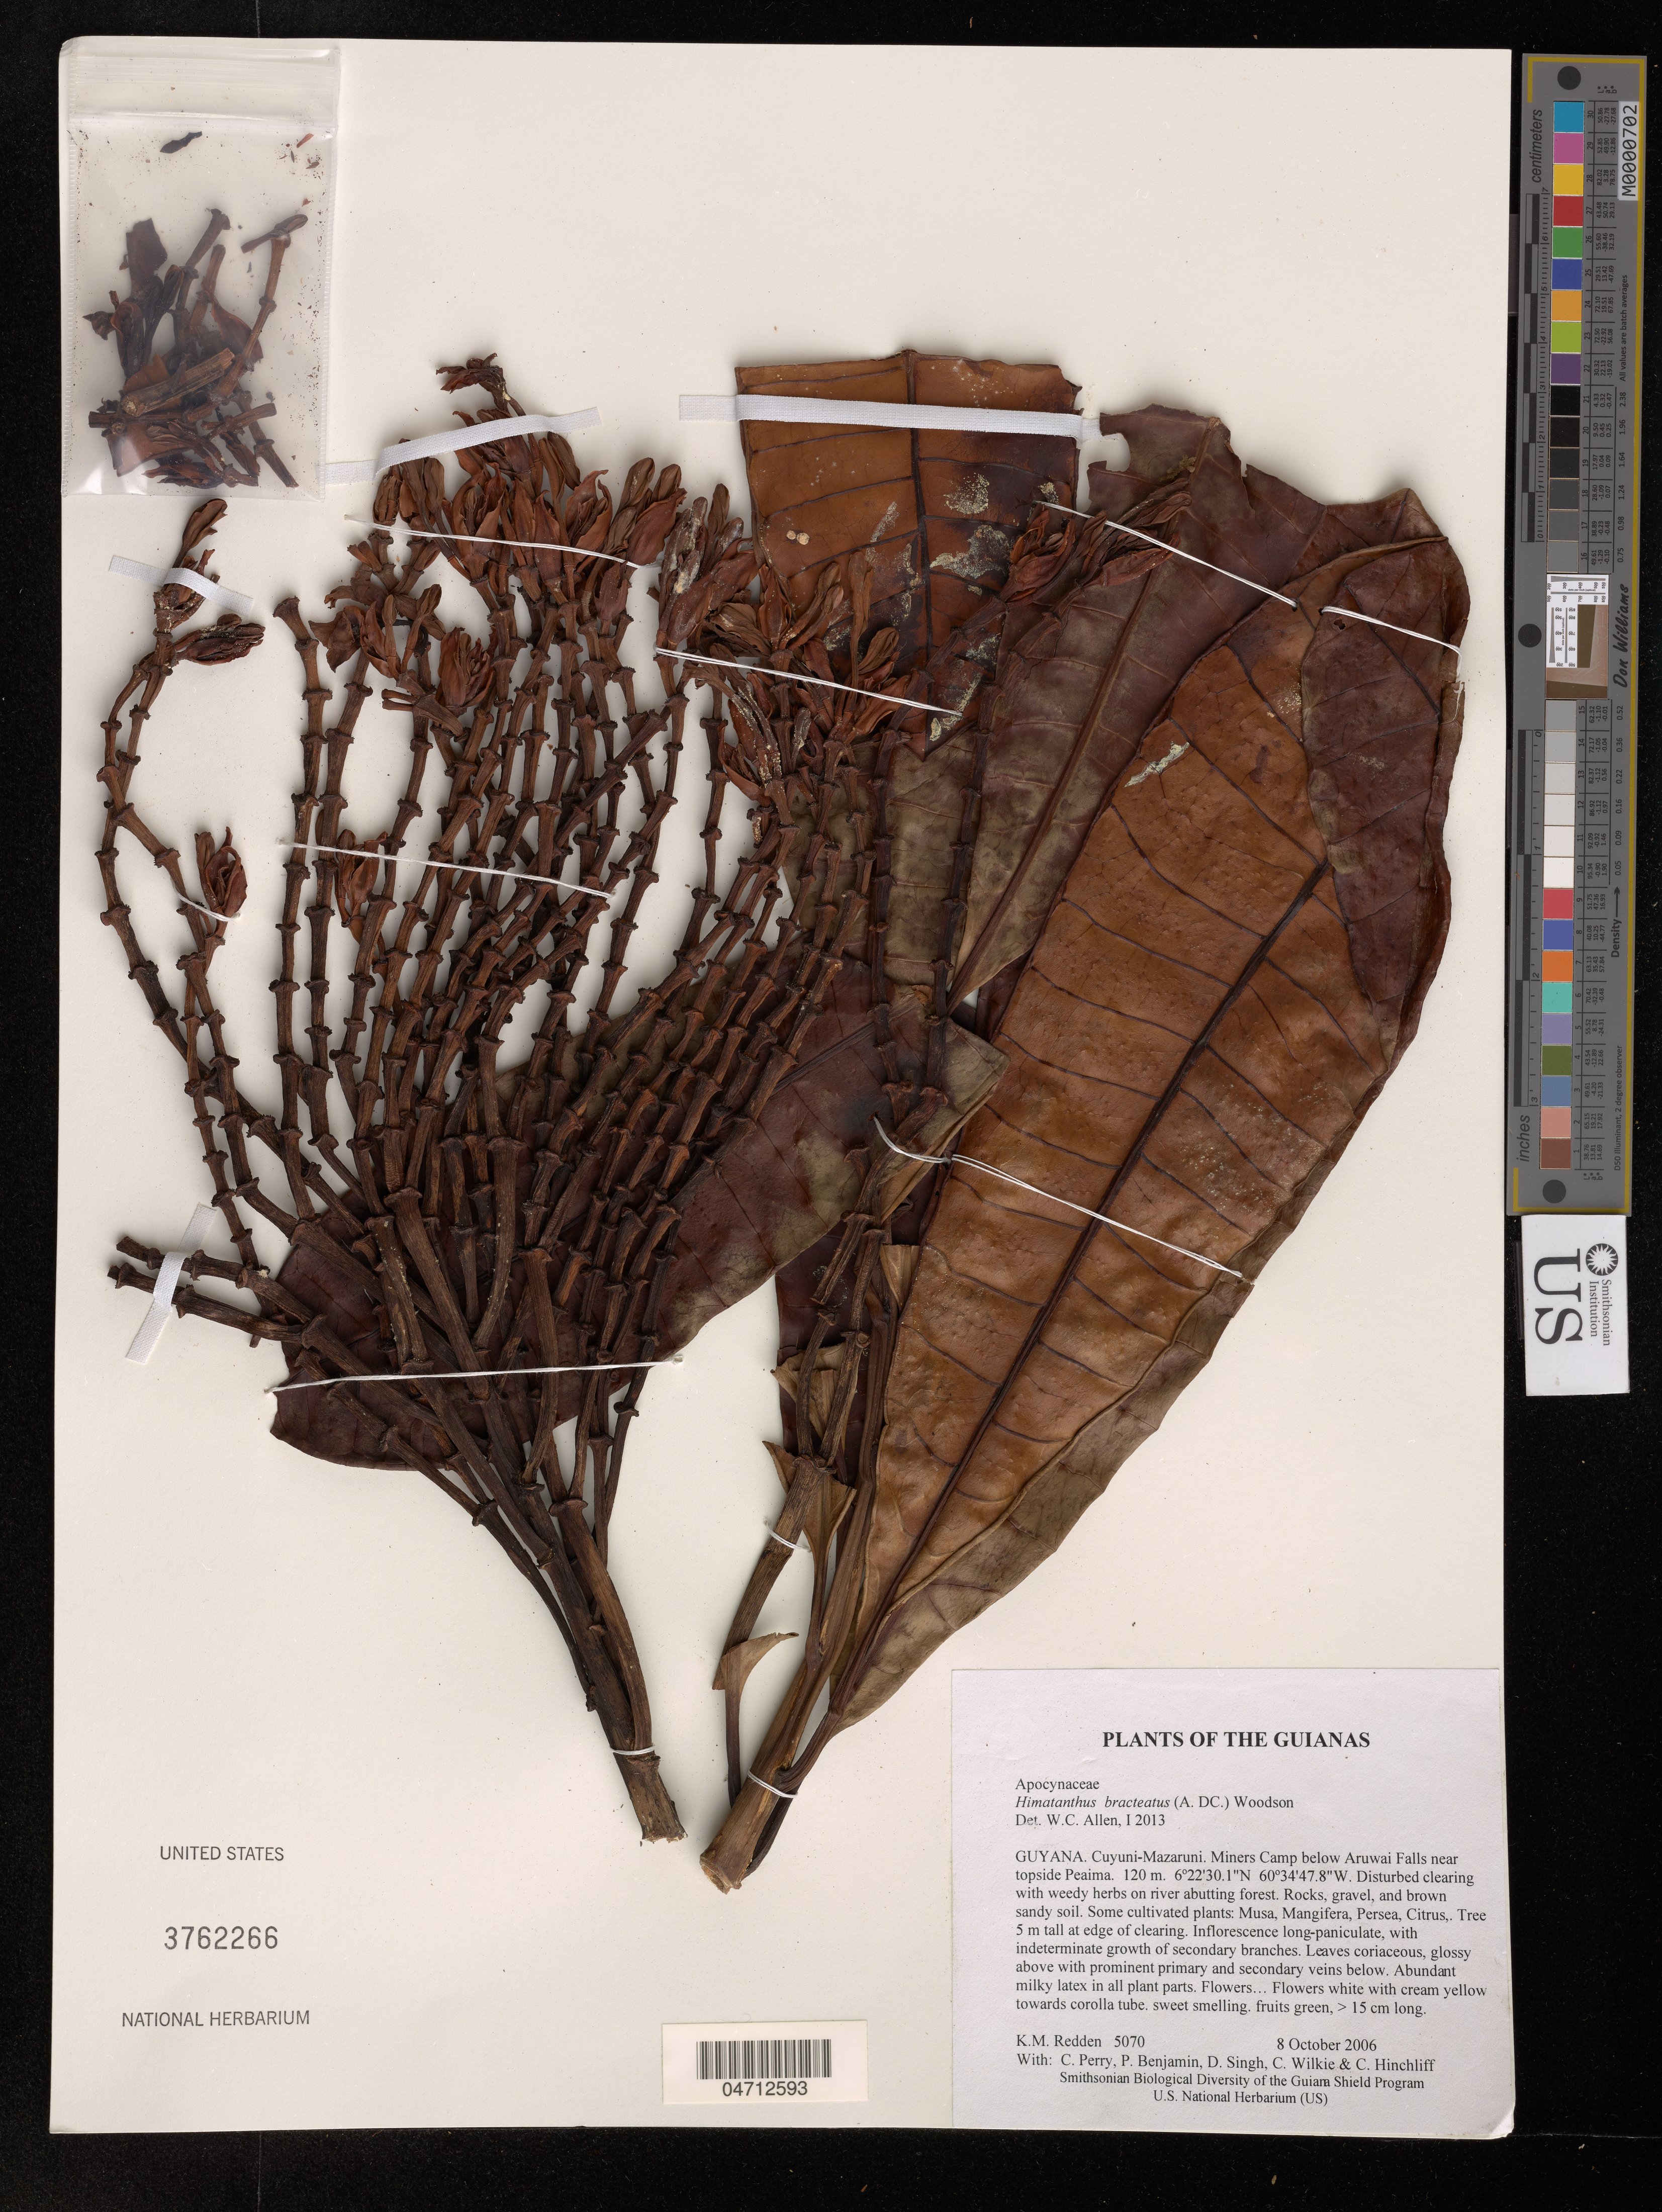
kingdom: Plantae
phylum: Tracheophyta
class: Magnoliopsida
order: Gentianales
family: Apocynaceae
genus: Himatanthus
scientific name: Himatanthus bracteatus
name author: (A. DC.) Woodson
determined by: Allen, W. C., (UNITED STATES)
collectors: K. M. Redden, C. Perry, P. Benjamin, D. Singh, C. Wilkie & C. E. Hinchliff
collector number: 5070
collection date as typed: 8 October 2006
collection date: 2006-10-08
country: Guyana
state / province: Cuyuni-Mazaruni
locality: Miners Camp below Arawai Falls near topside Peaima.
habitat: Disturbed clearing with weedy herbs on river abutting forest. Rocks, gravel, and brown sandy soil. Some cultivated plants: Musa, Mangifera, Persea, Citrus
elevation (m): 120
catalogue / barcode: US 3762266